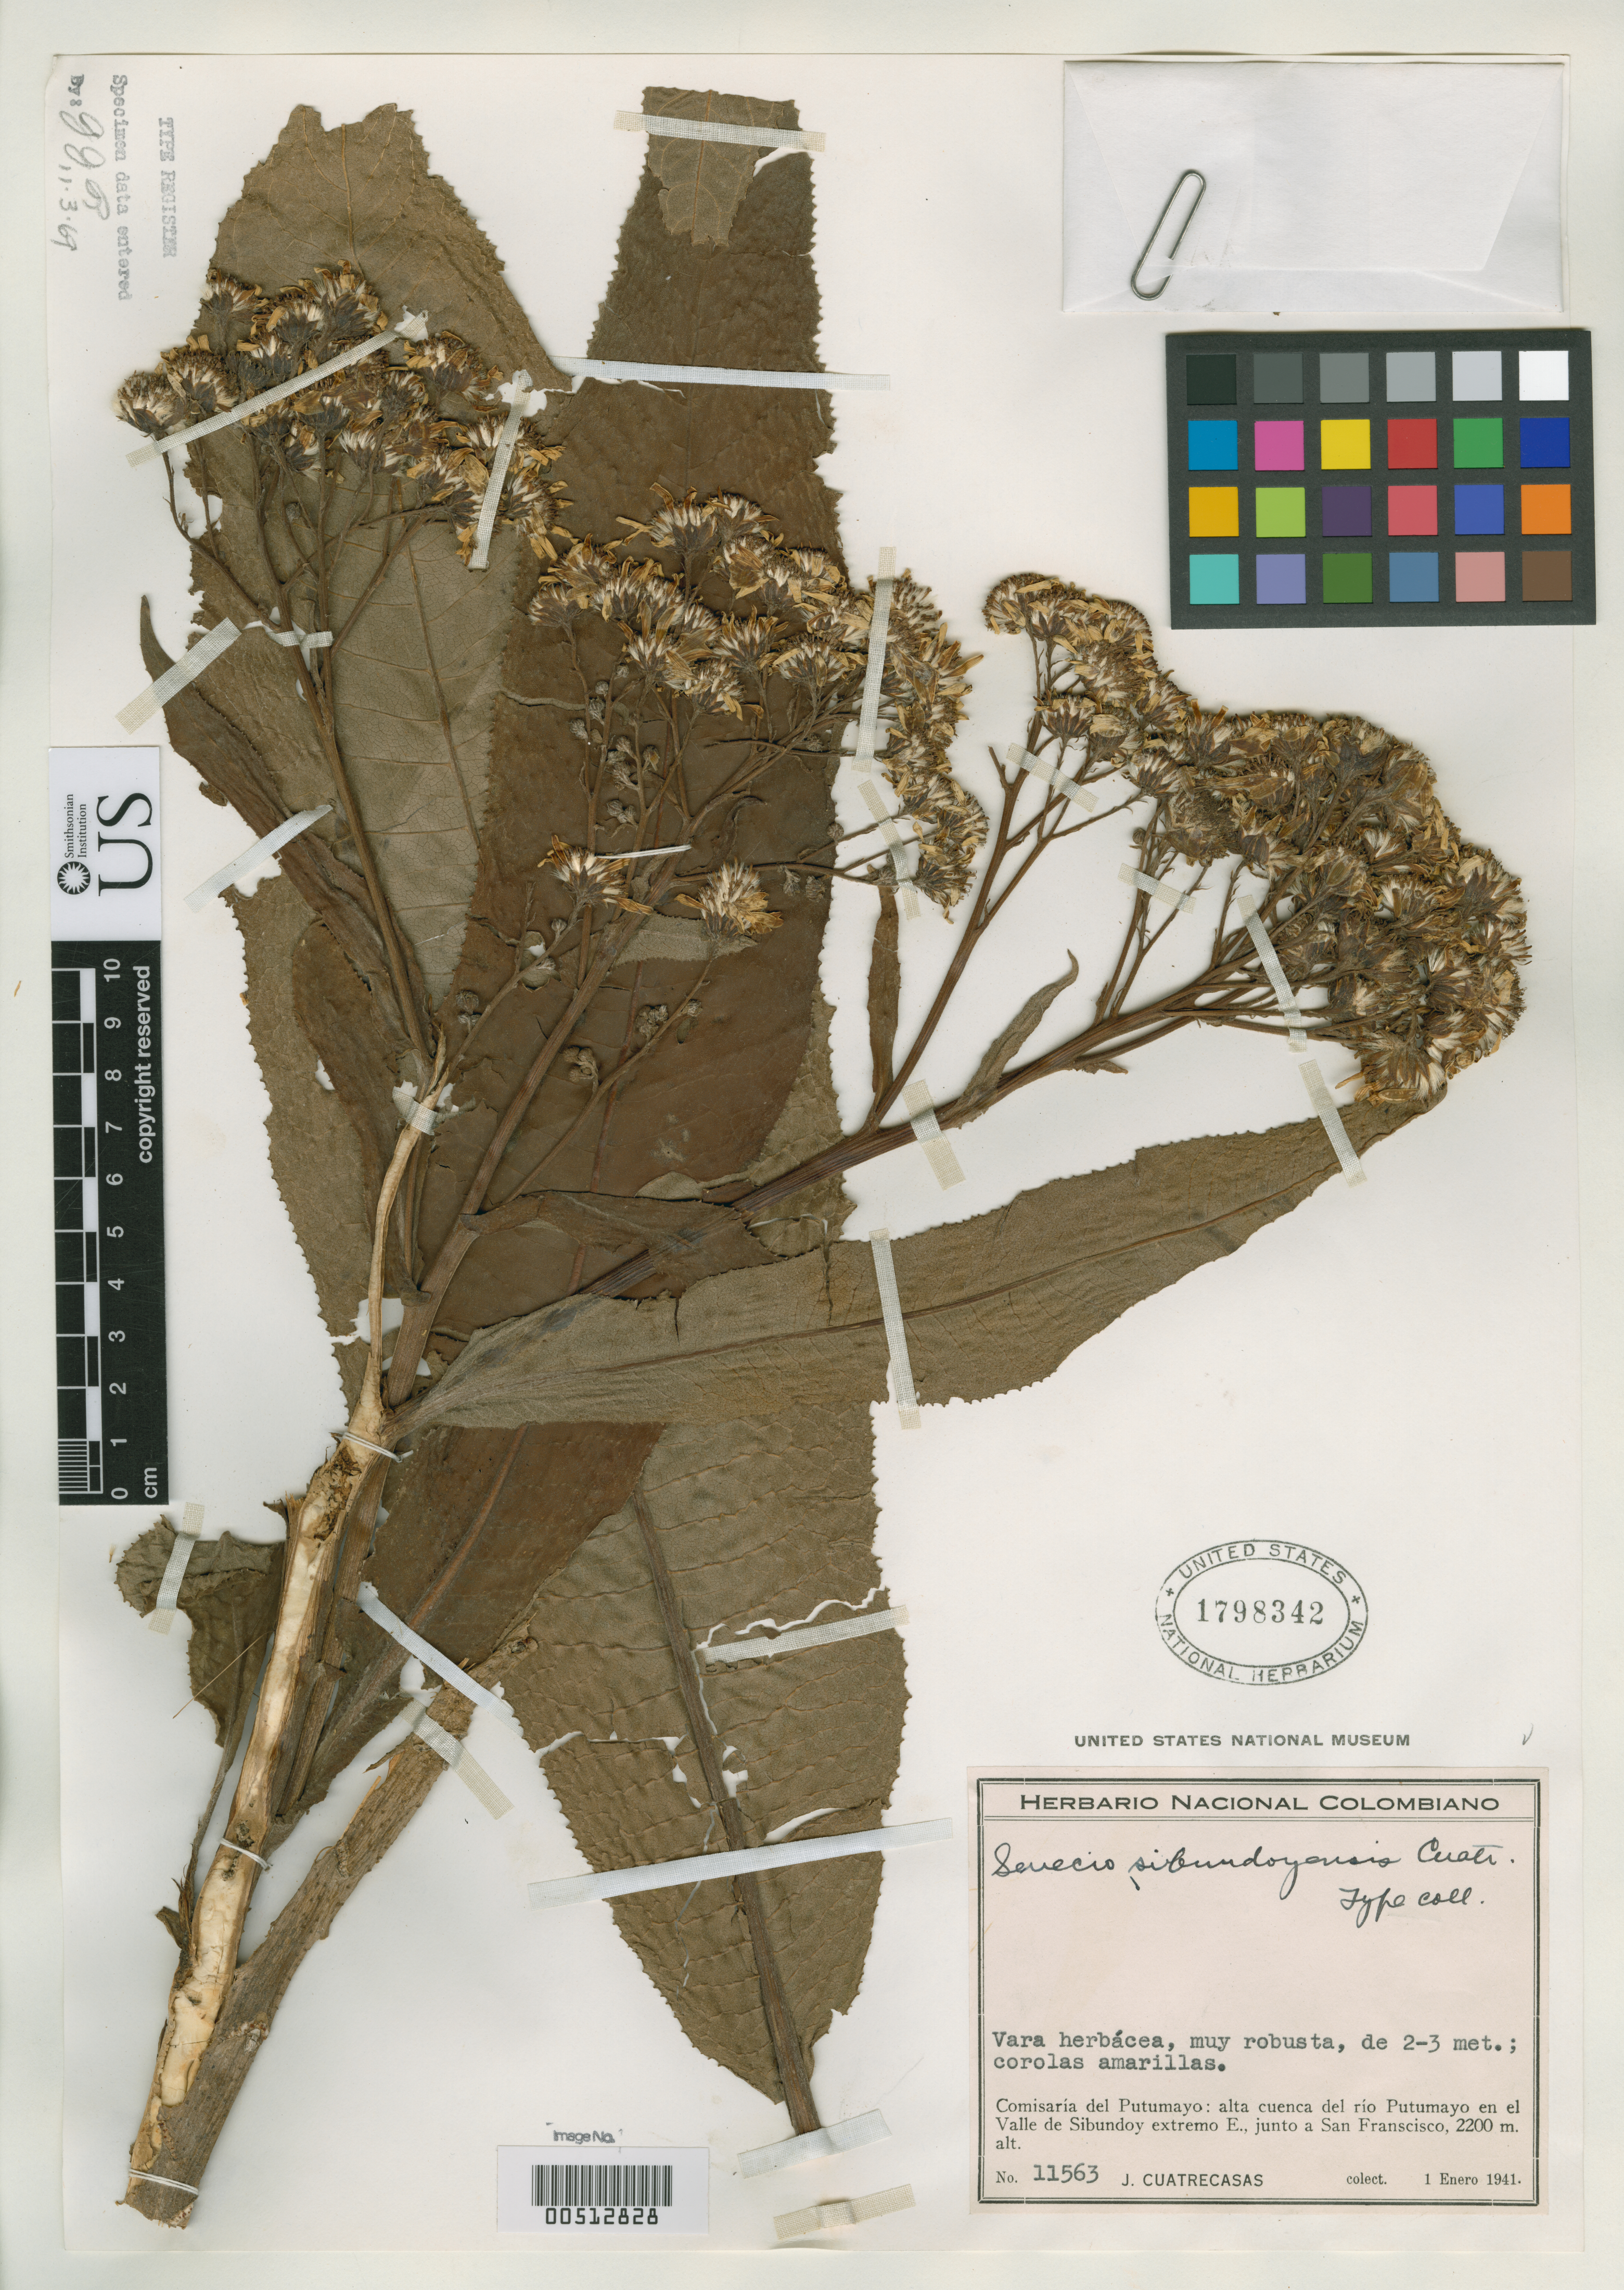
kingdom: Plantae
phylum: Tracheophyta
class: Magnoliopsida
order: Asterales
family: Asteraceae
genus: Senecio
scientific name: Senecio sibundoyensis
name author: Cuatrec.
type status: Isotype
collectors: J. Cuatrecasas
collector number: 11563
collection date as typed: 01 Jan 1941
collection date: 1941-01-01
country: Colombia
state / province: Putumayo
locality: Alta Cuenca del Rio Putumayo, Valle de Sibundoy, Junto a San Francisco. [Upper River Basin of the Rio Putumayo, Valley of Sibundoy, next to San Francisco.]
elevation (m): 2200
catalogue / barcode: US 1798342